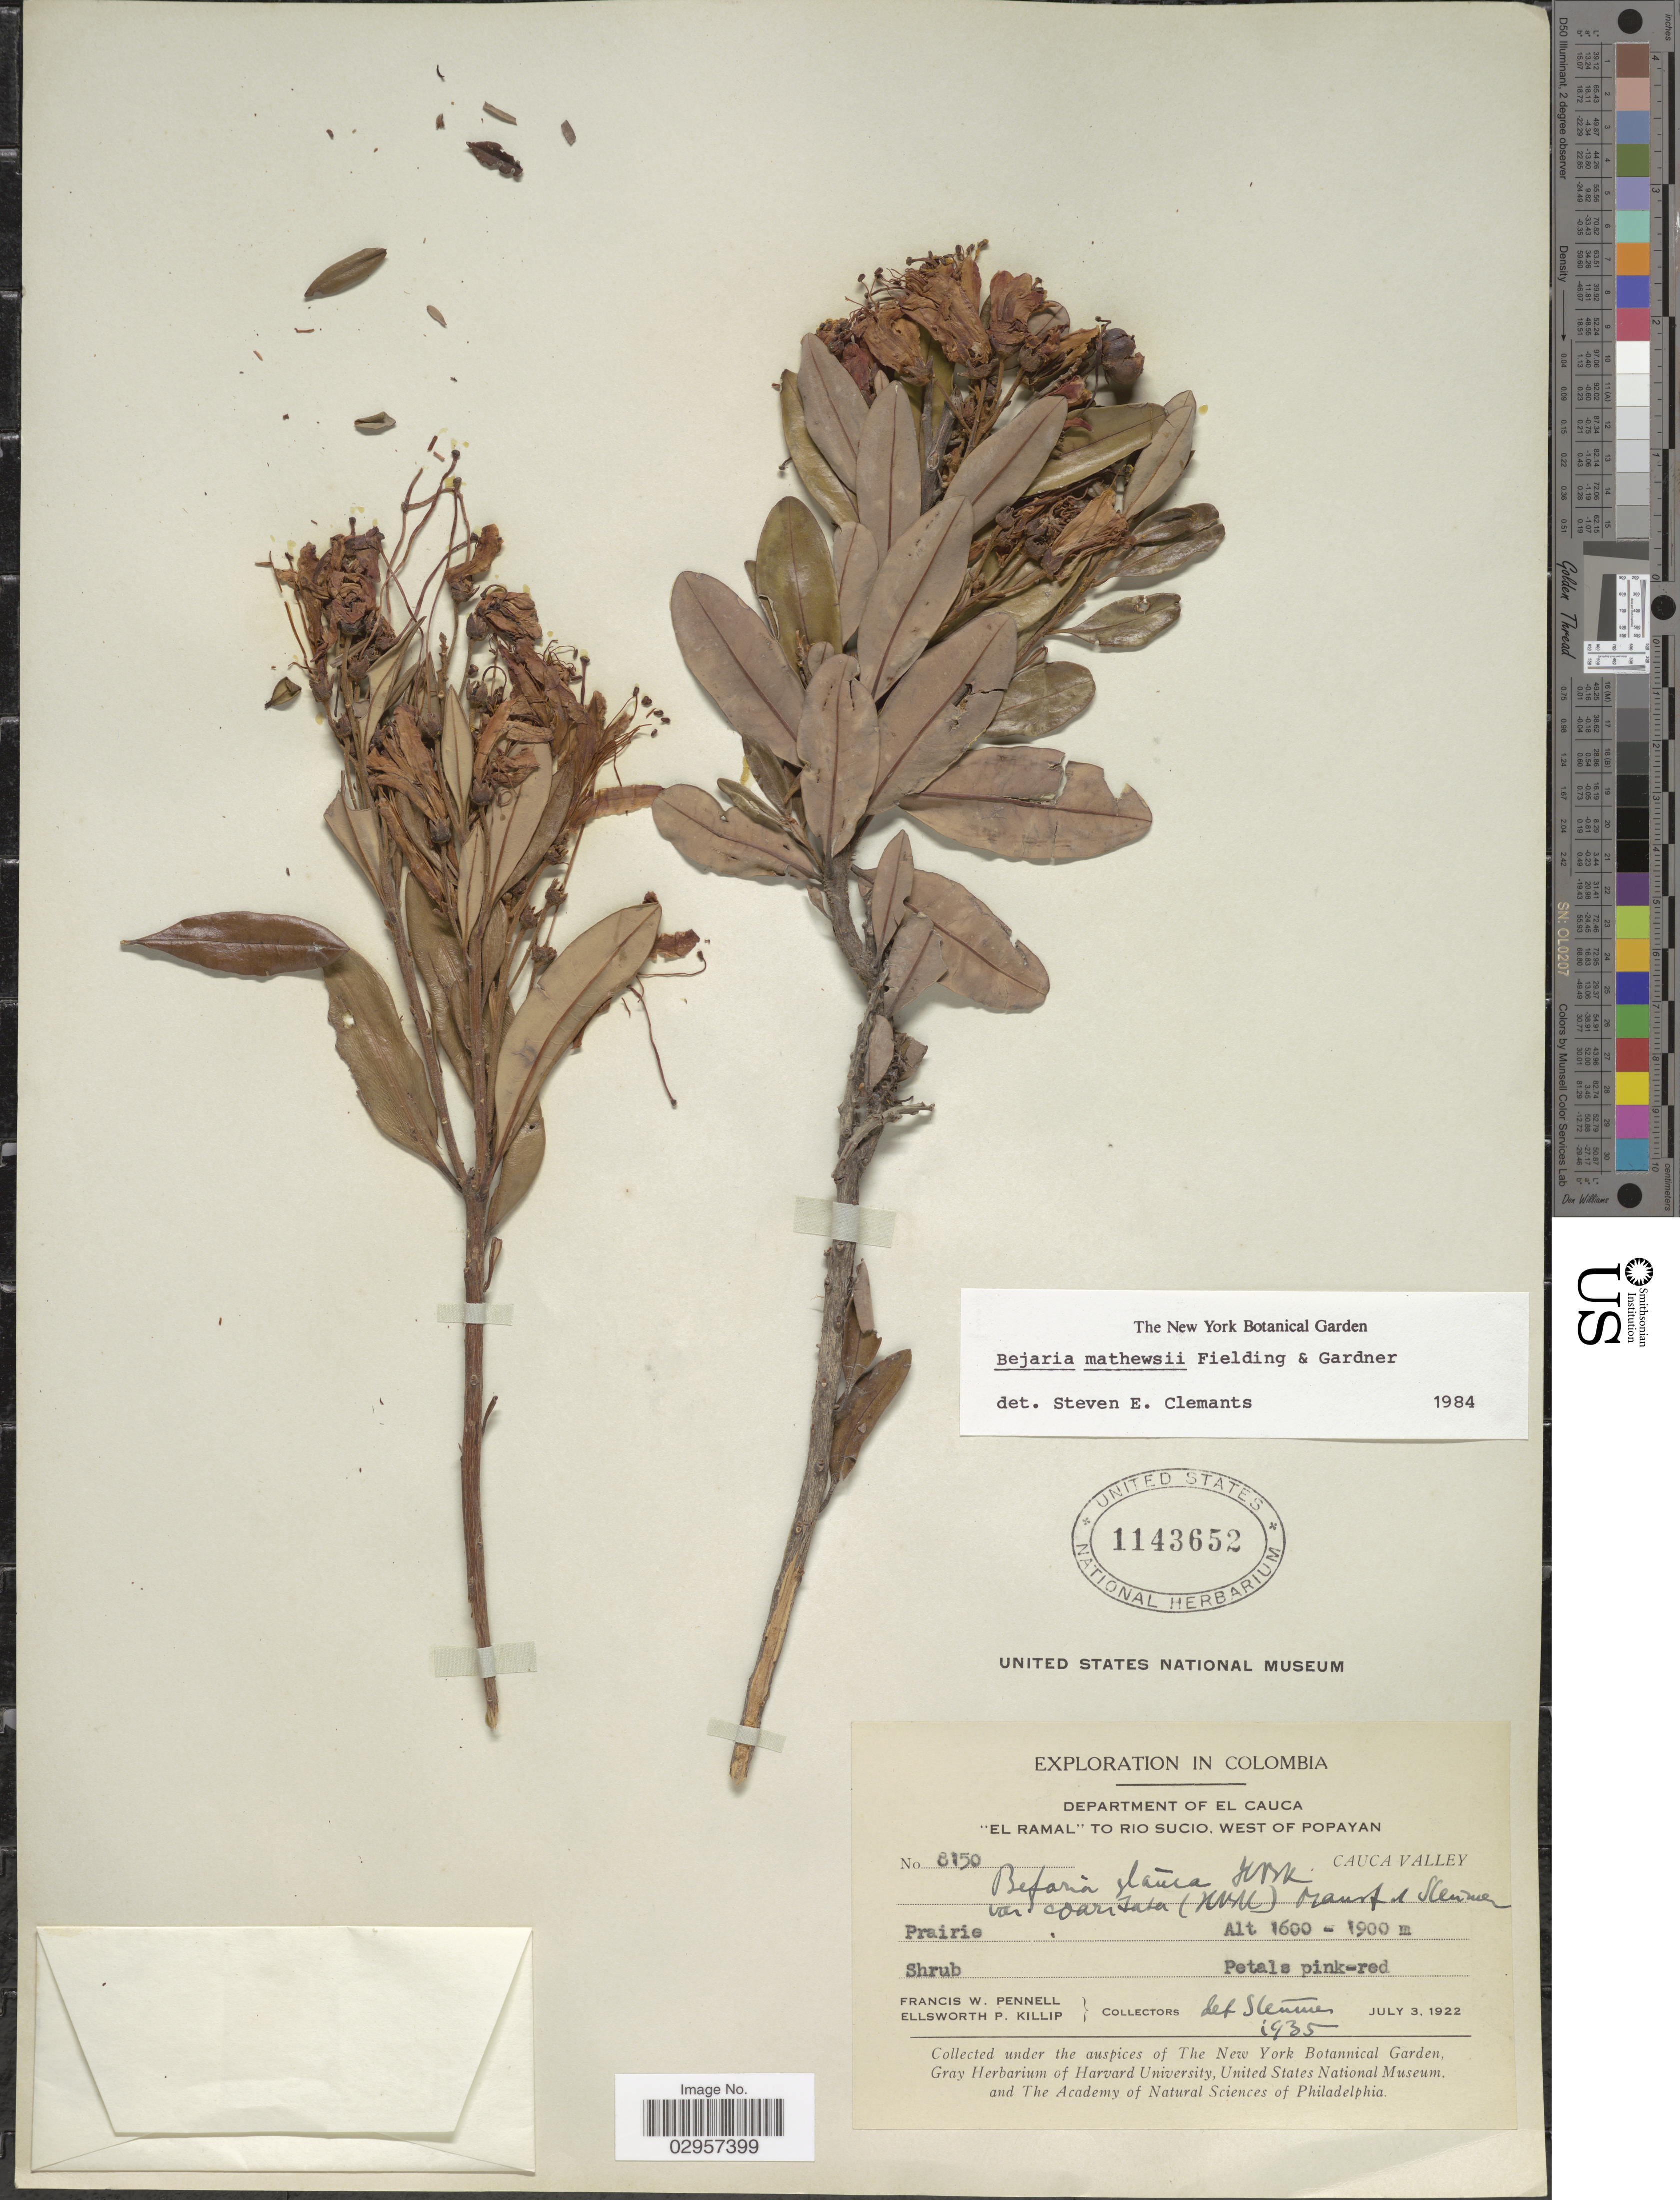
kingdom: Plantae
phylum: Tracheophyta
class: Magnoliopsida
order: Ericales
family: Ericaceae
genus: Bejaria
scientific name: Bejaria mathewsii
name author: Fielding & Gardner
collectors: F. W. Pennell & E. P. Killip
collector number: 8150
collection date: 1922-07-03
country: Colombia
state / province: Cauca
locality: Department of El Cauca, "El Ramal" to Rio Sucio, West of Popayan, Cauca Valley.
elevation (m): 1600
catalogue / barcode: US 1143652